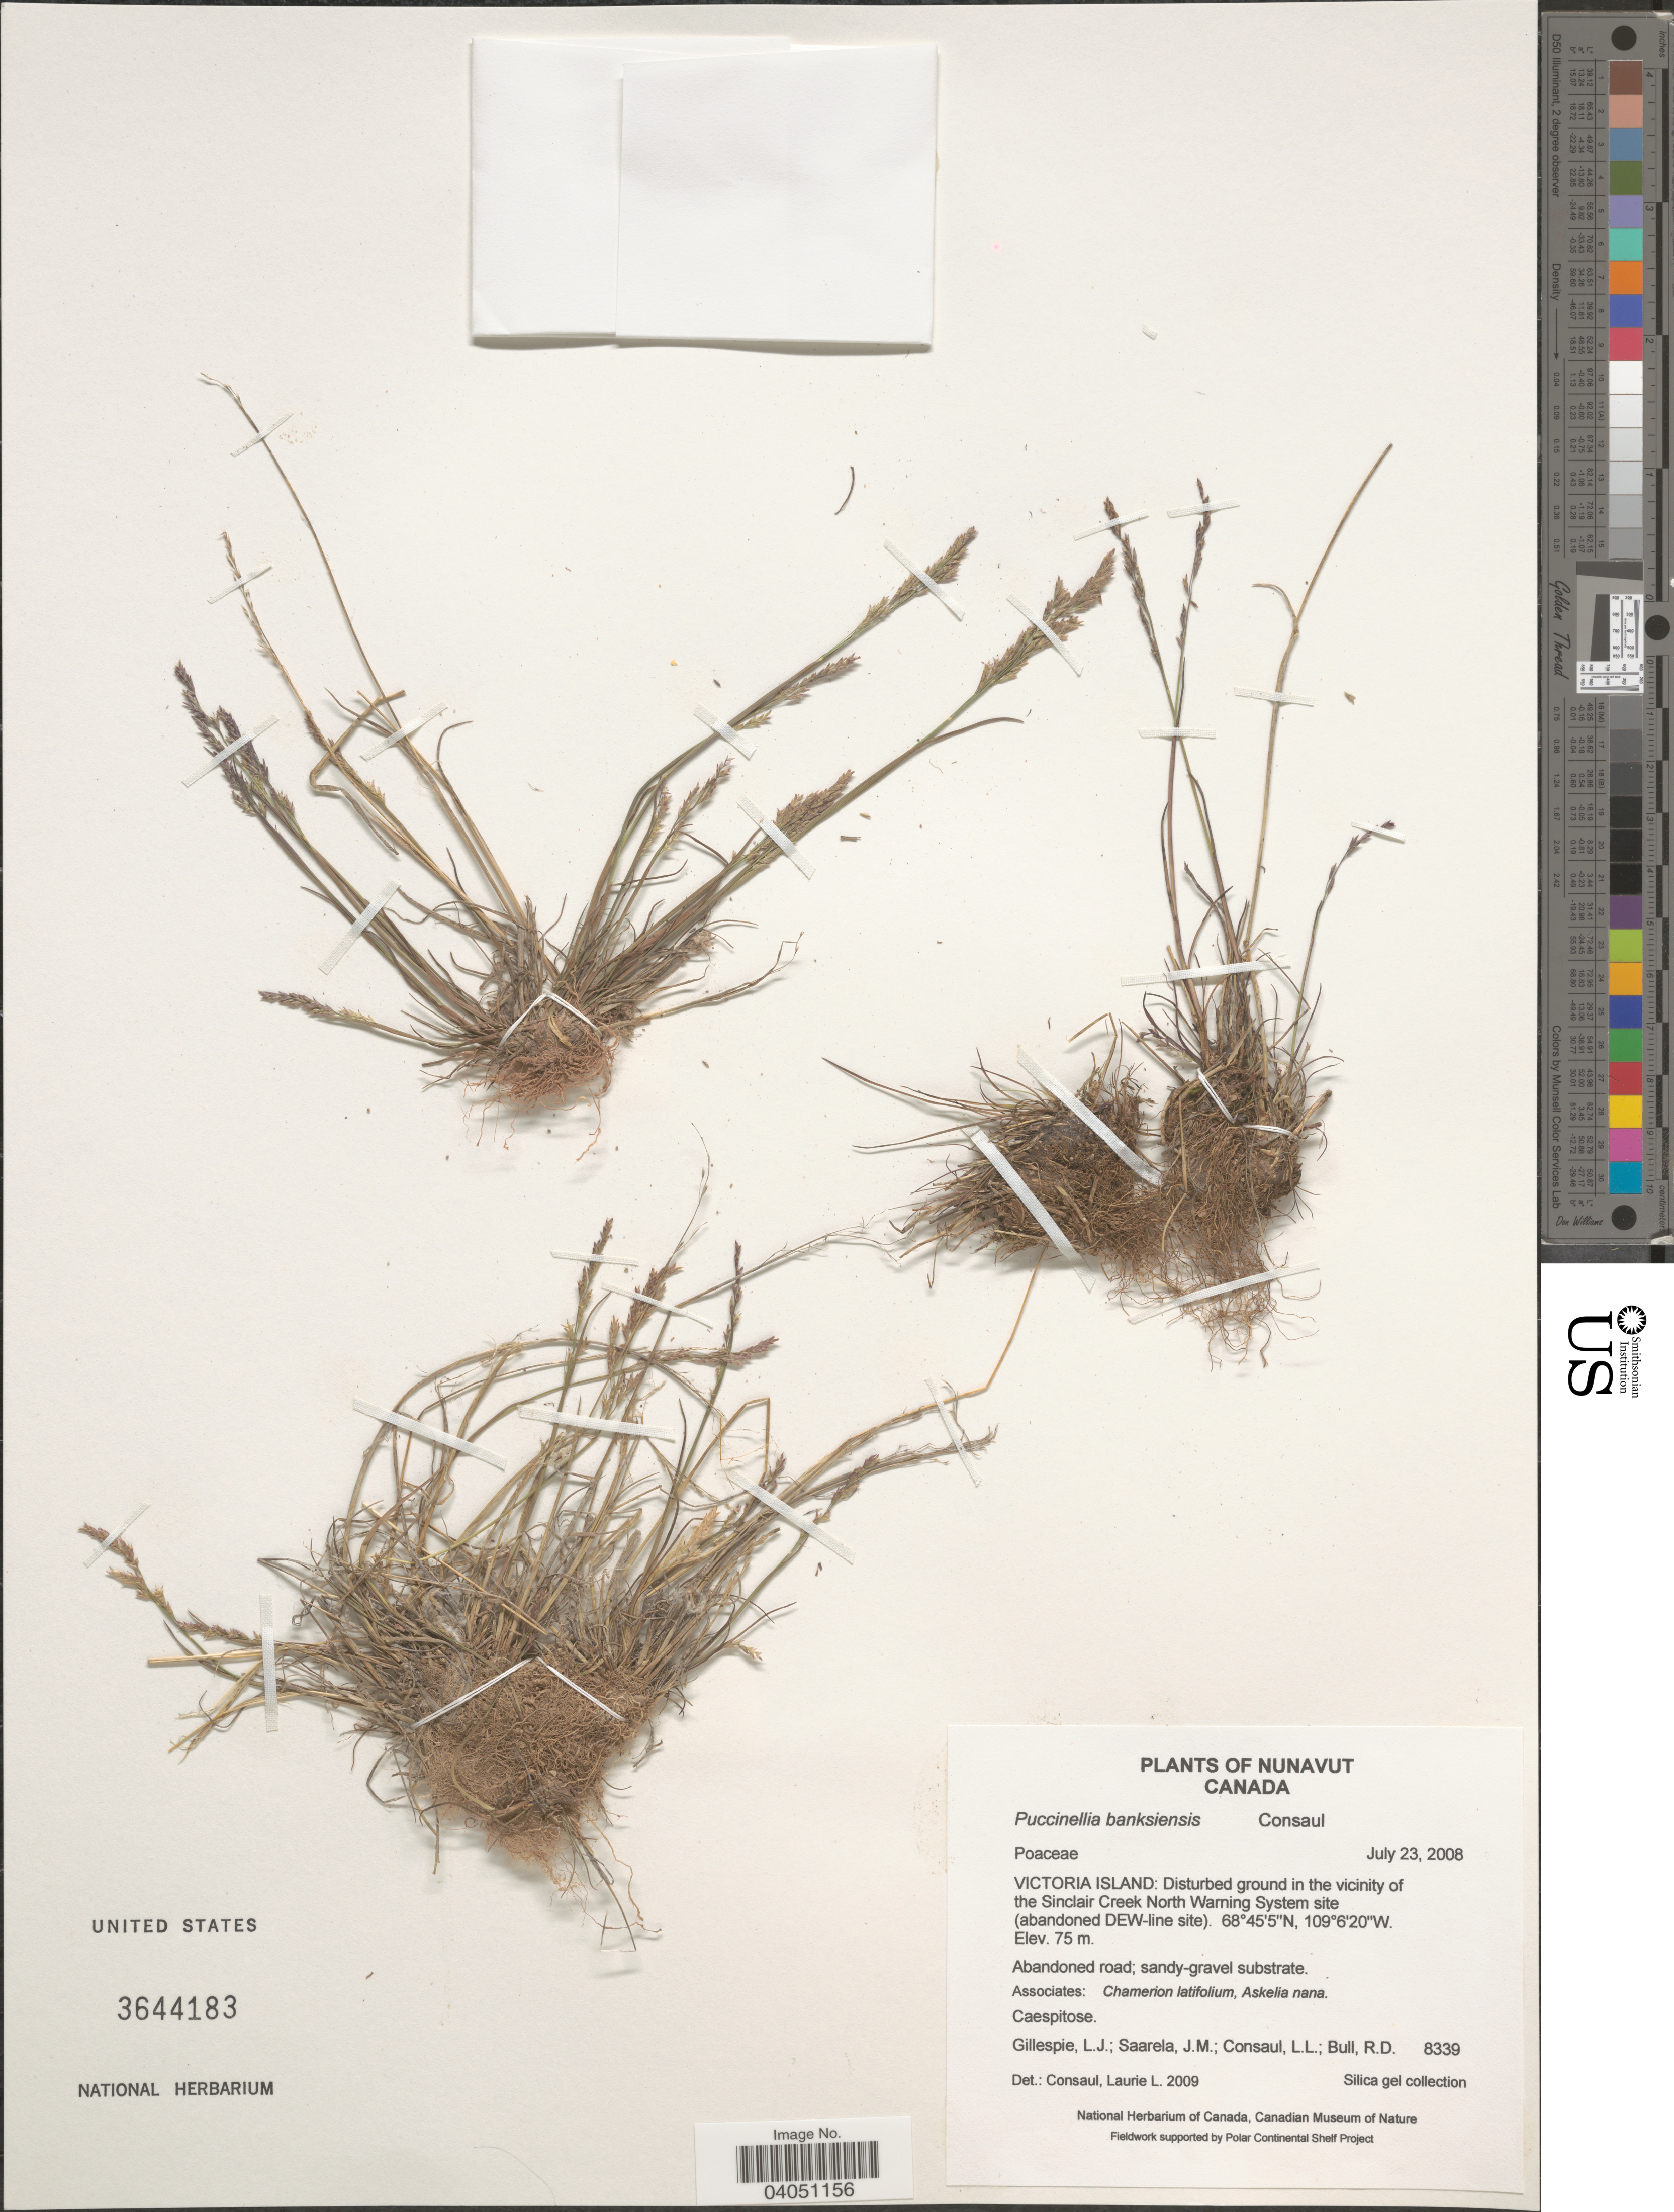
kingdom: Plantae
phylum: Tracheophyta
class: Liliopsida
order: Poales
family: Poaceae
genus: Puccinellia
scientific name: Puccinellia banksiensis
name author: Consaul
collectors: L. Gillespie, J. Saarela, L. Consaul & R. Bull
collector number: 8339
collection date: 2008-07-23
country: Canada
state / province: Nunavut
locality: Victoria Island: Disturbed ground in the vicinity of the Sinclair Creek North Warning System site (abandoned DEW-line site).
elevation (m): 75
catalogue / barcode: US 3644183